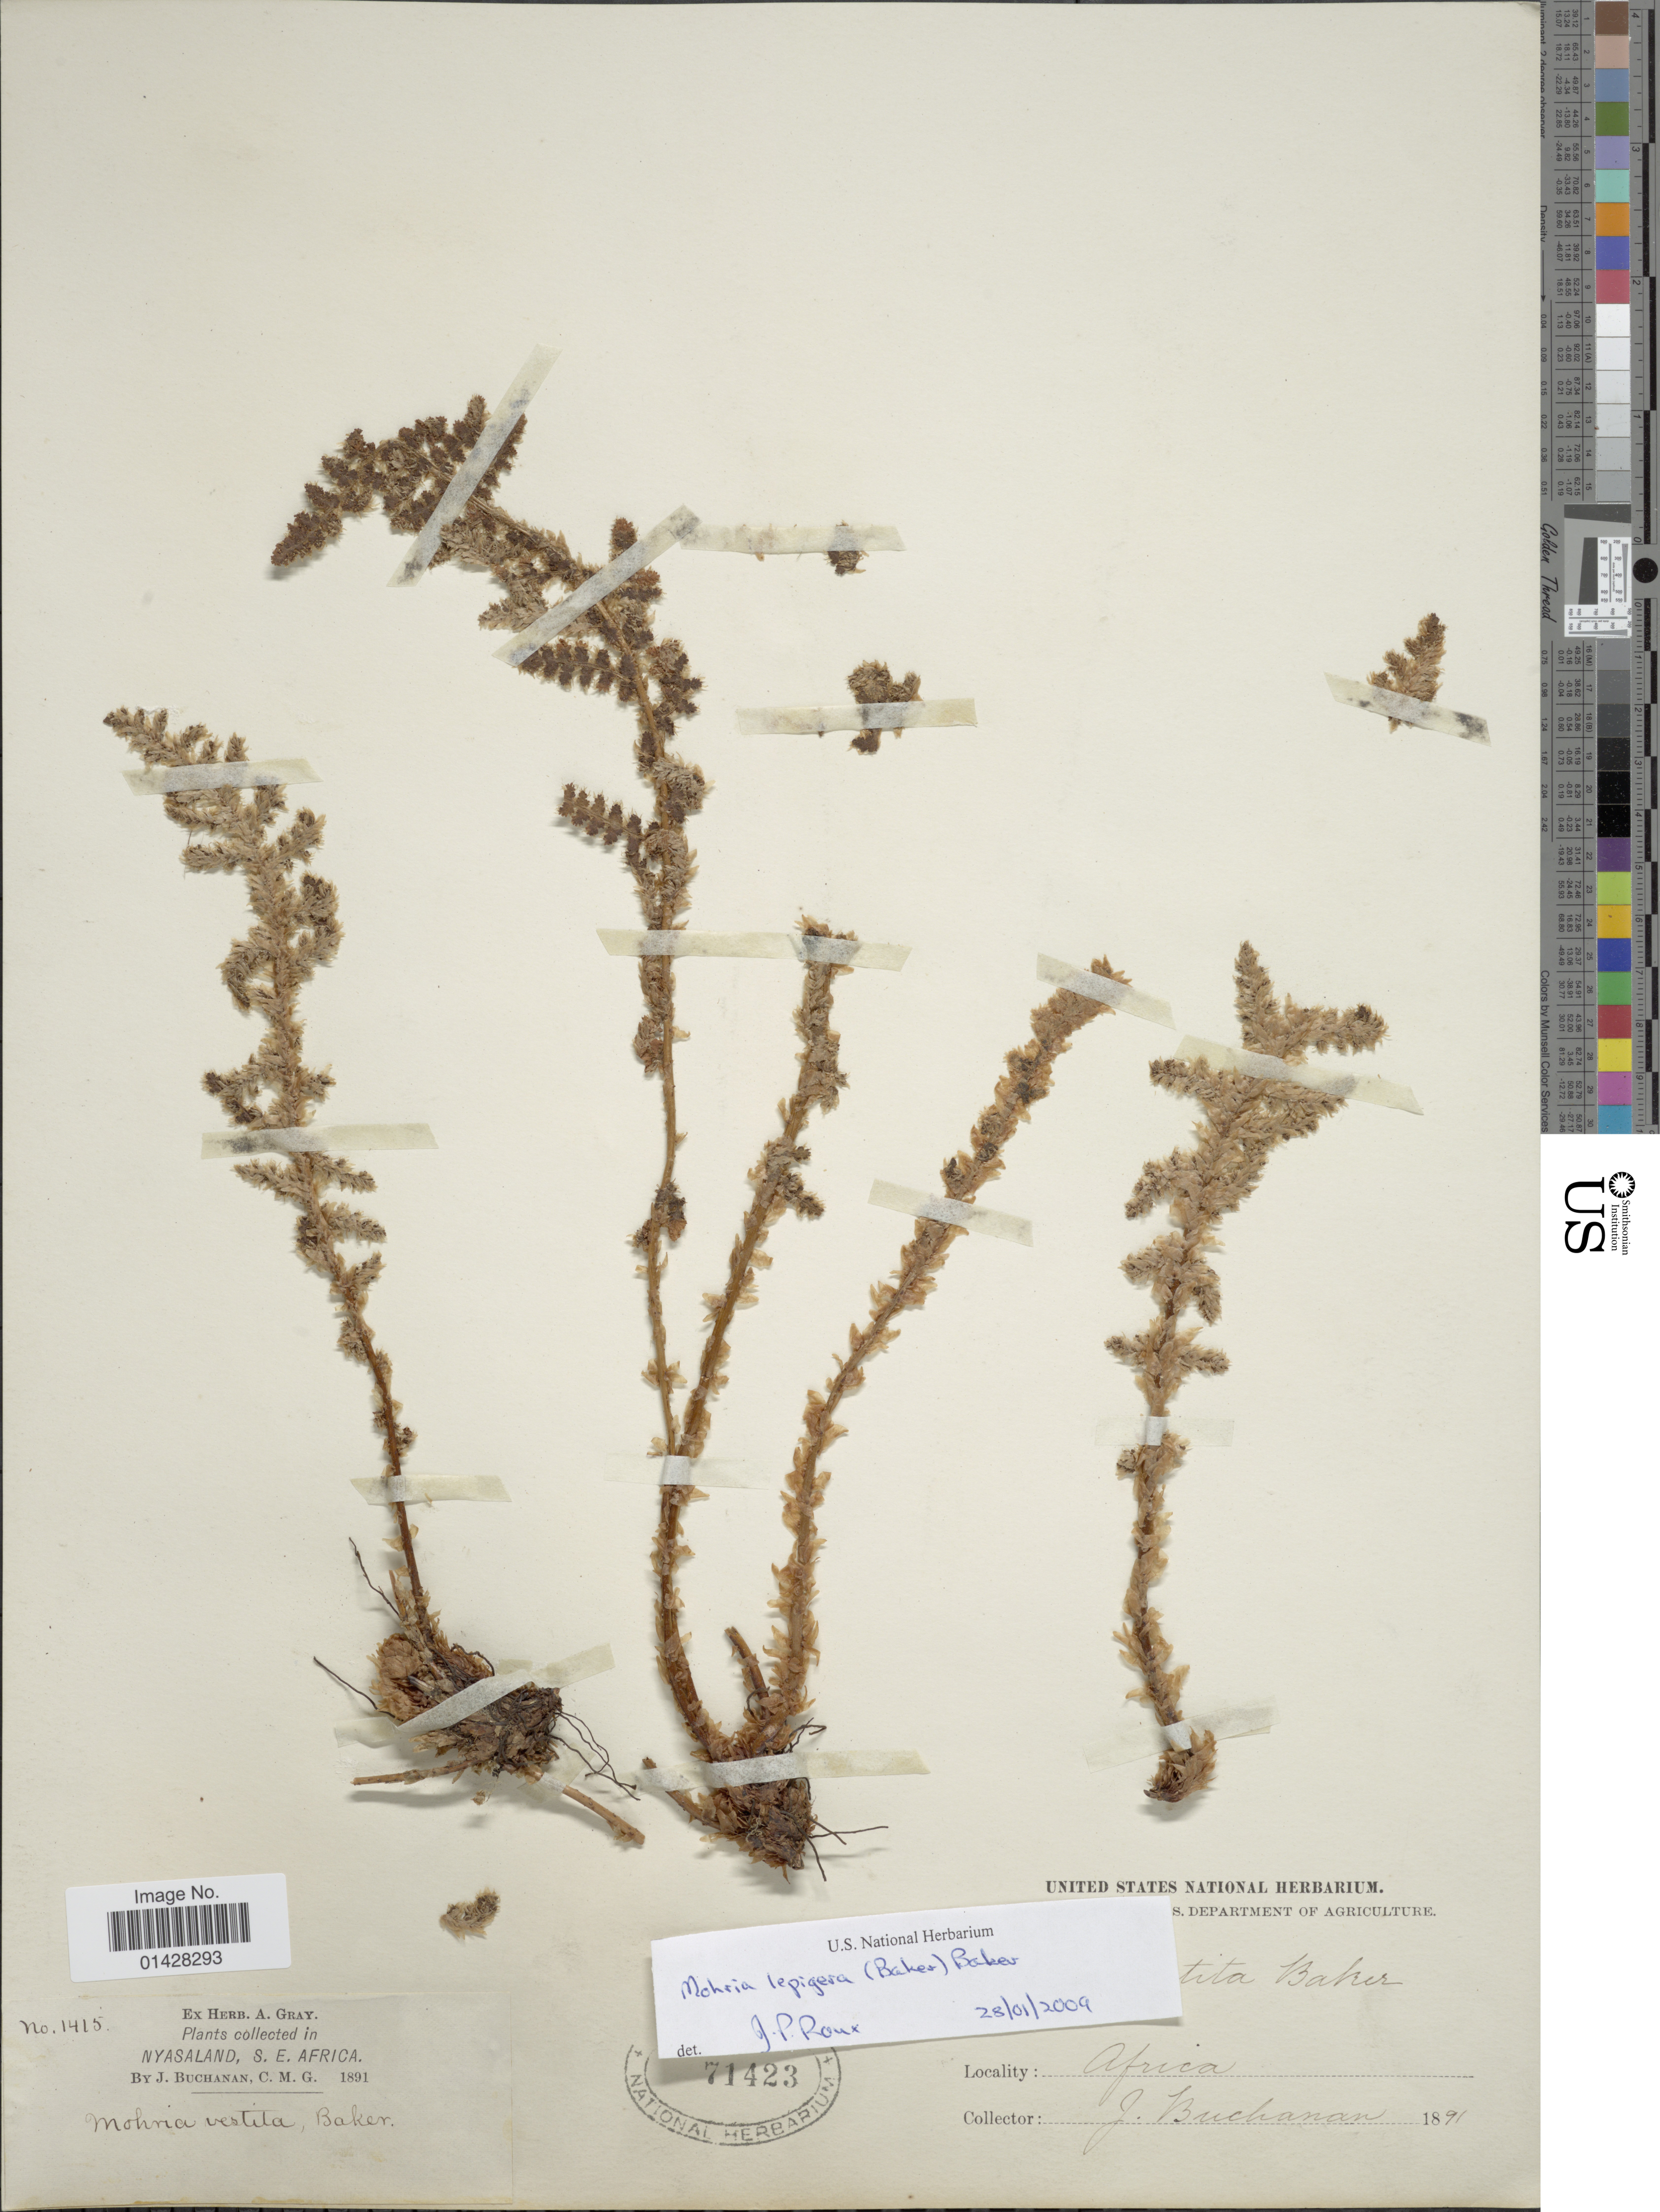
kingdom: Plantae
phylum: Tracheophyta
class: Polypodiopsida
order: Schizaeales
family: Anemiaceae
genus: Anemia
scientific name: Anemia lepigera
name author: (Baker) Christenh.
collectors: J. Buchanan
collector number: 1415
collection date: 1891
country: Malawi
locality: Nyasaland, S.E. Africa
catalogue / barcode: US 71423